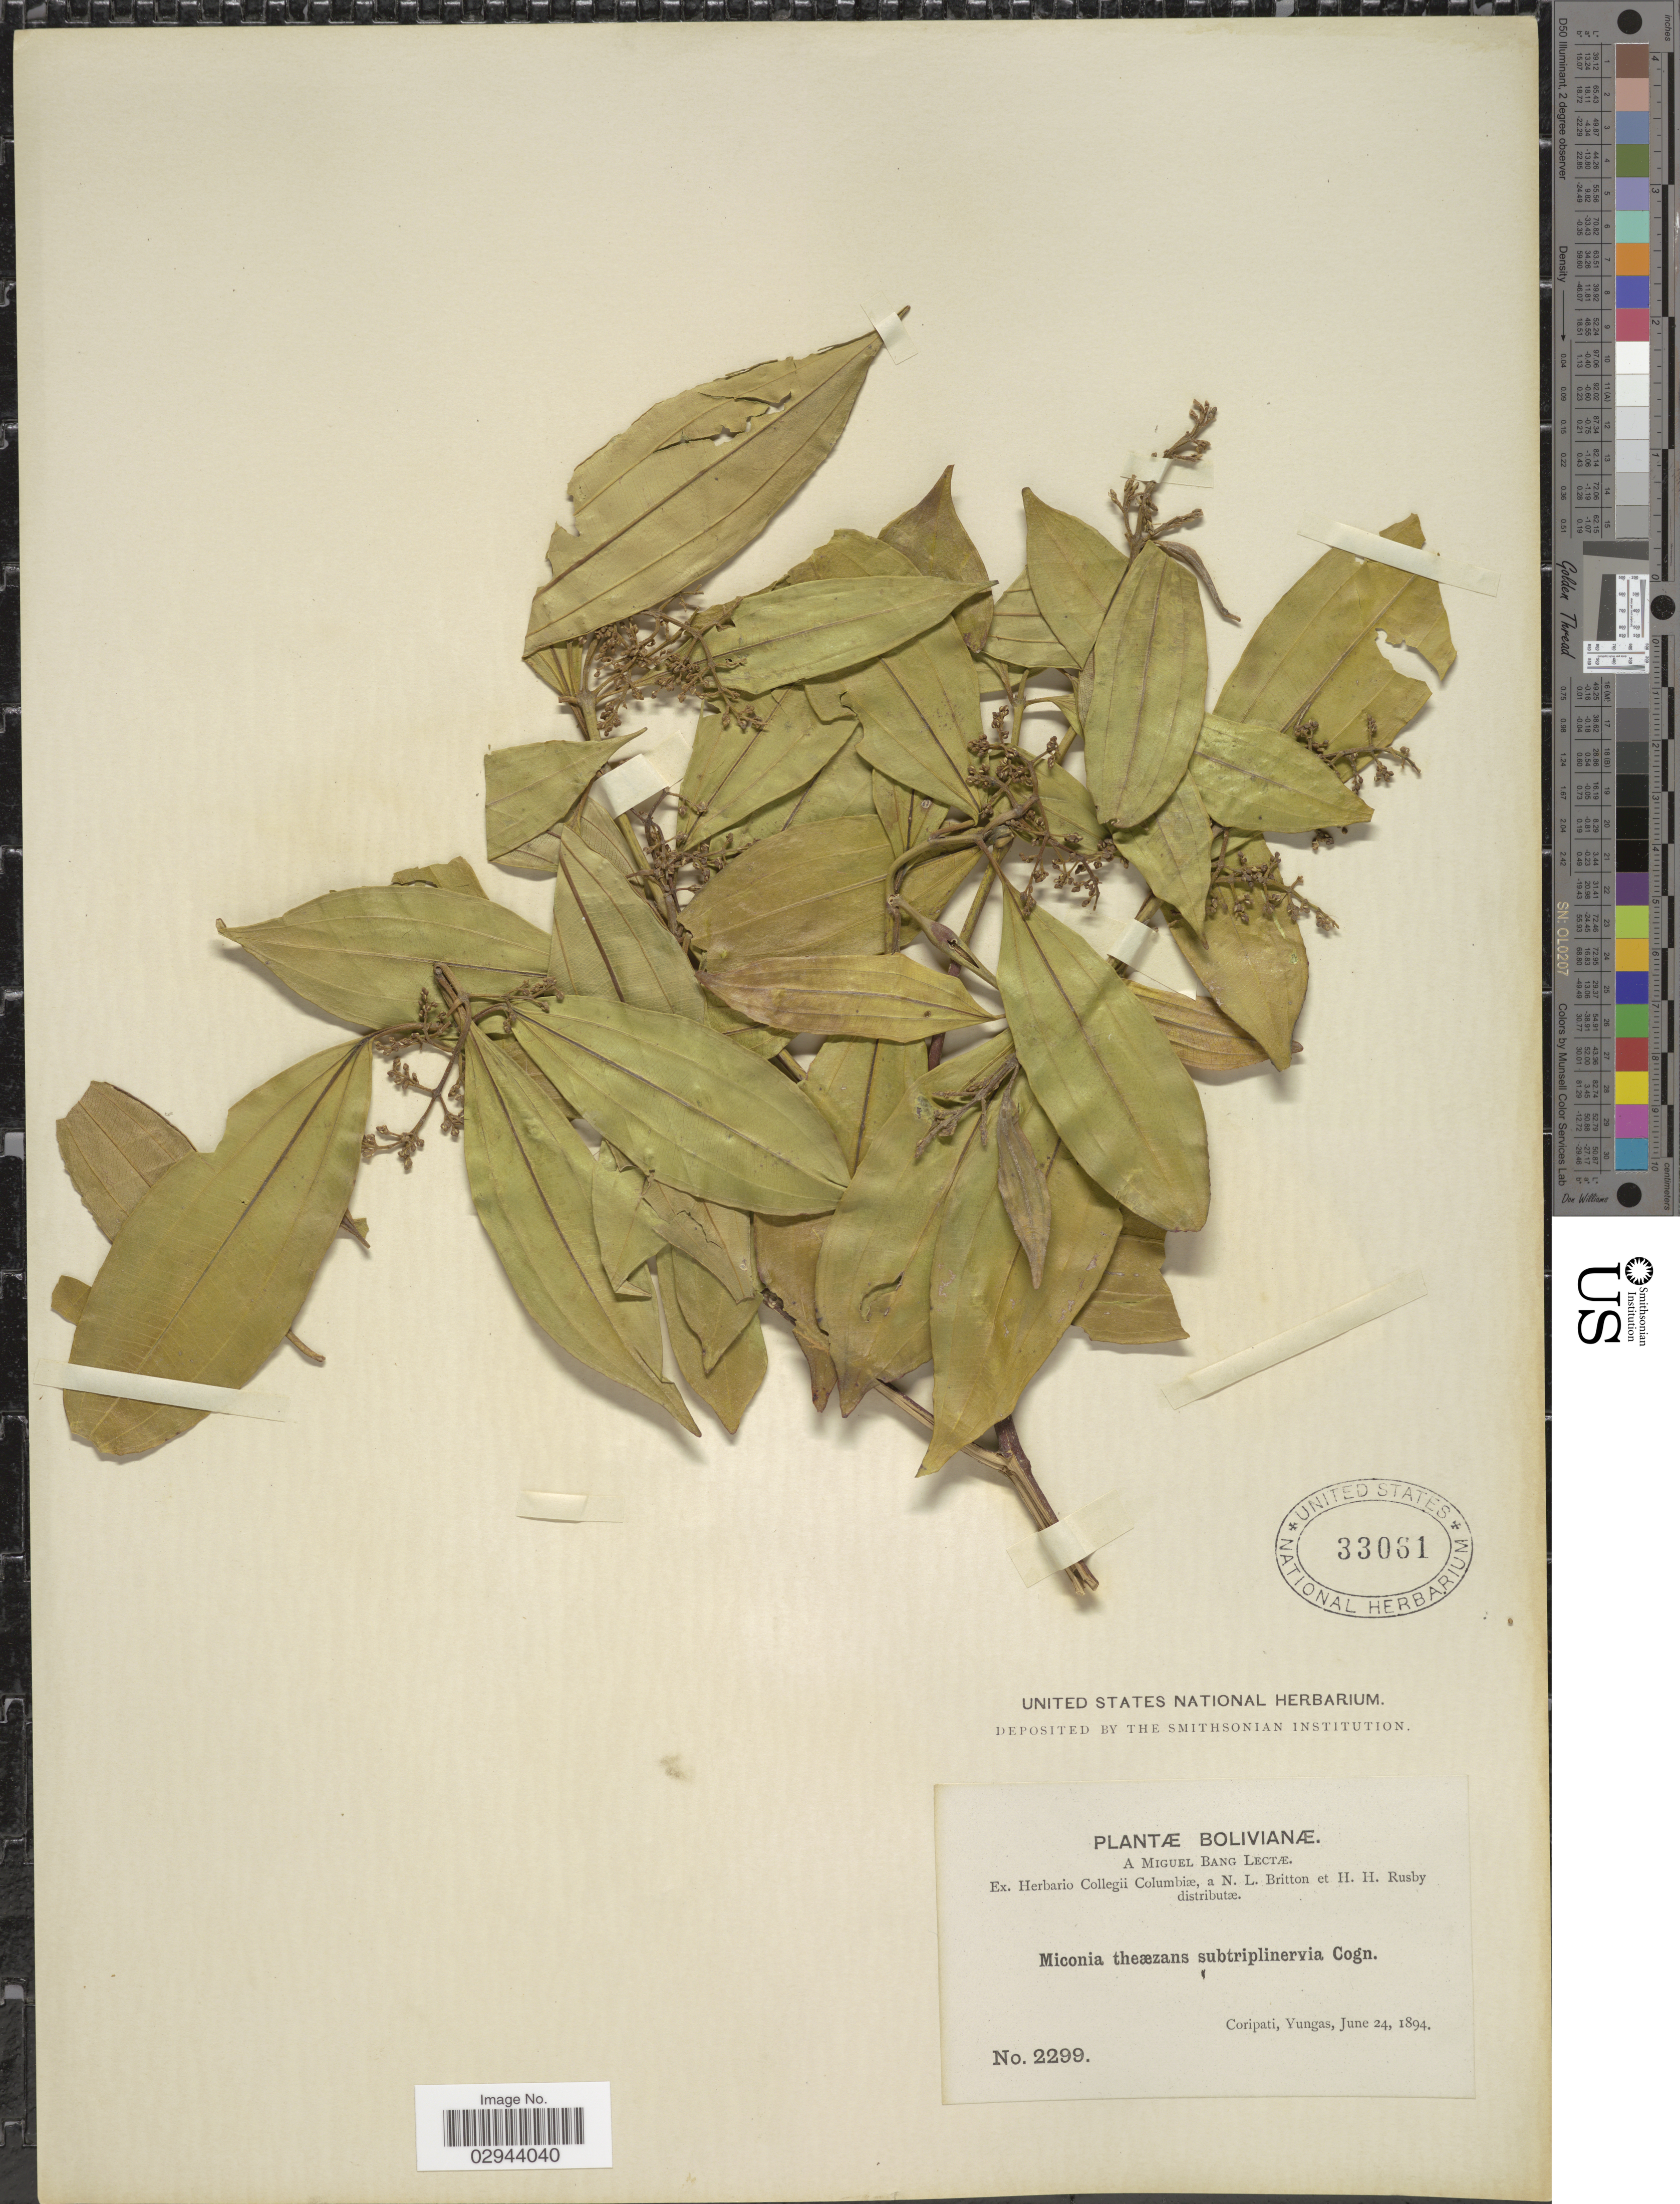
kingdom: Plantae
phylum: Tracheophyta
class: Magnoliopsida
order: Myrtales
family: Melastomataceae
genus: Miconia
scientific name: Miconia theizans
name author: (Bonpl.) Cogn.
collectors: M. Bang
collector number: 2299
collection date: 1894-06-24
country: Bolivia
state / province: La Paz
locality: Coripati, Yungas.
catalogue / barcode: US 33081